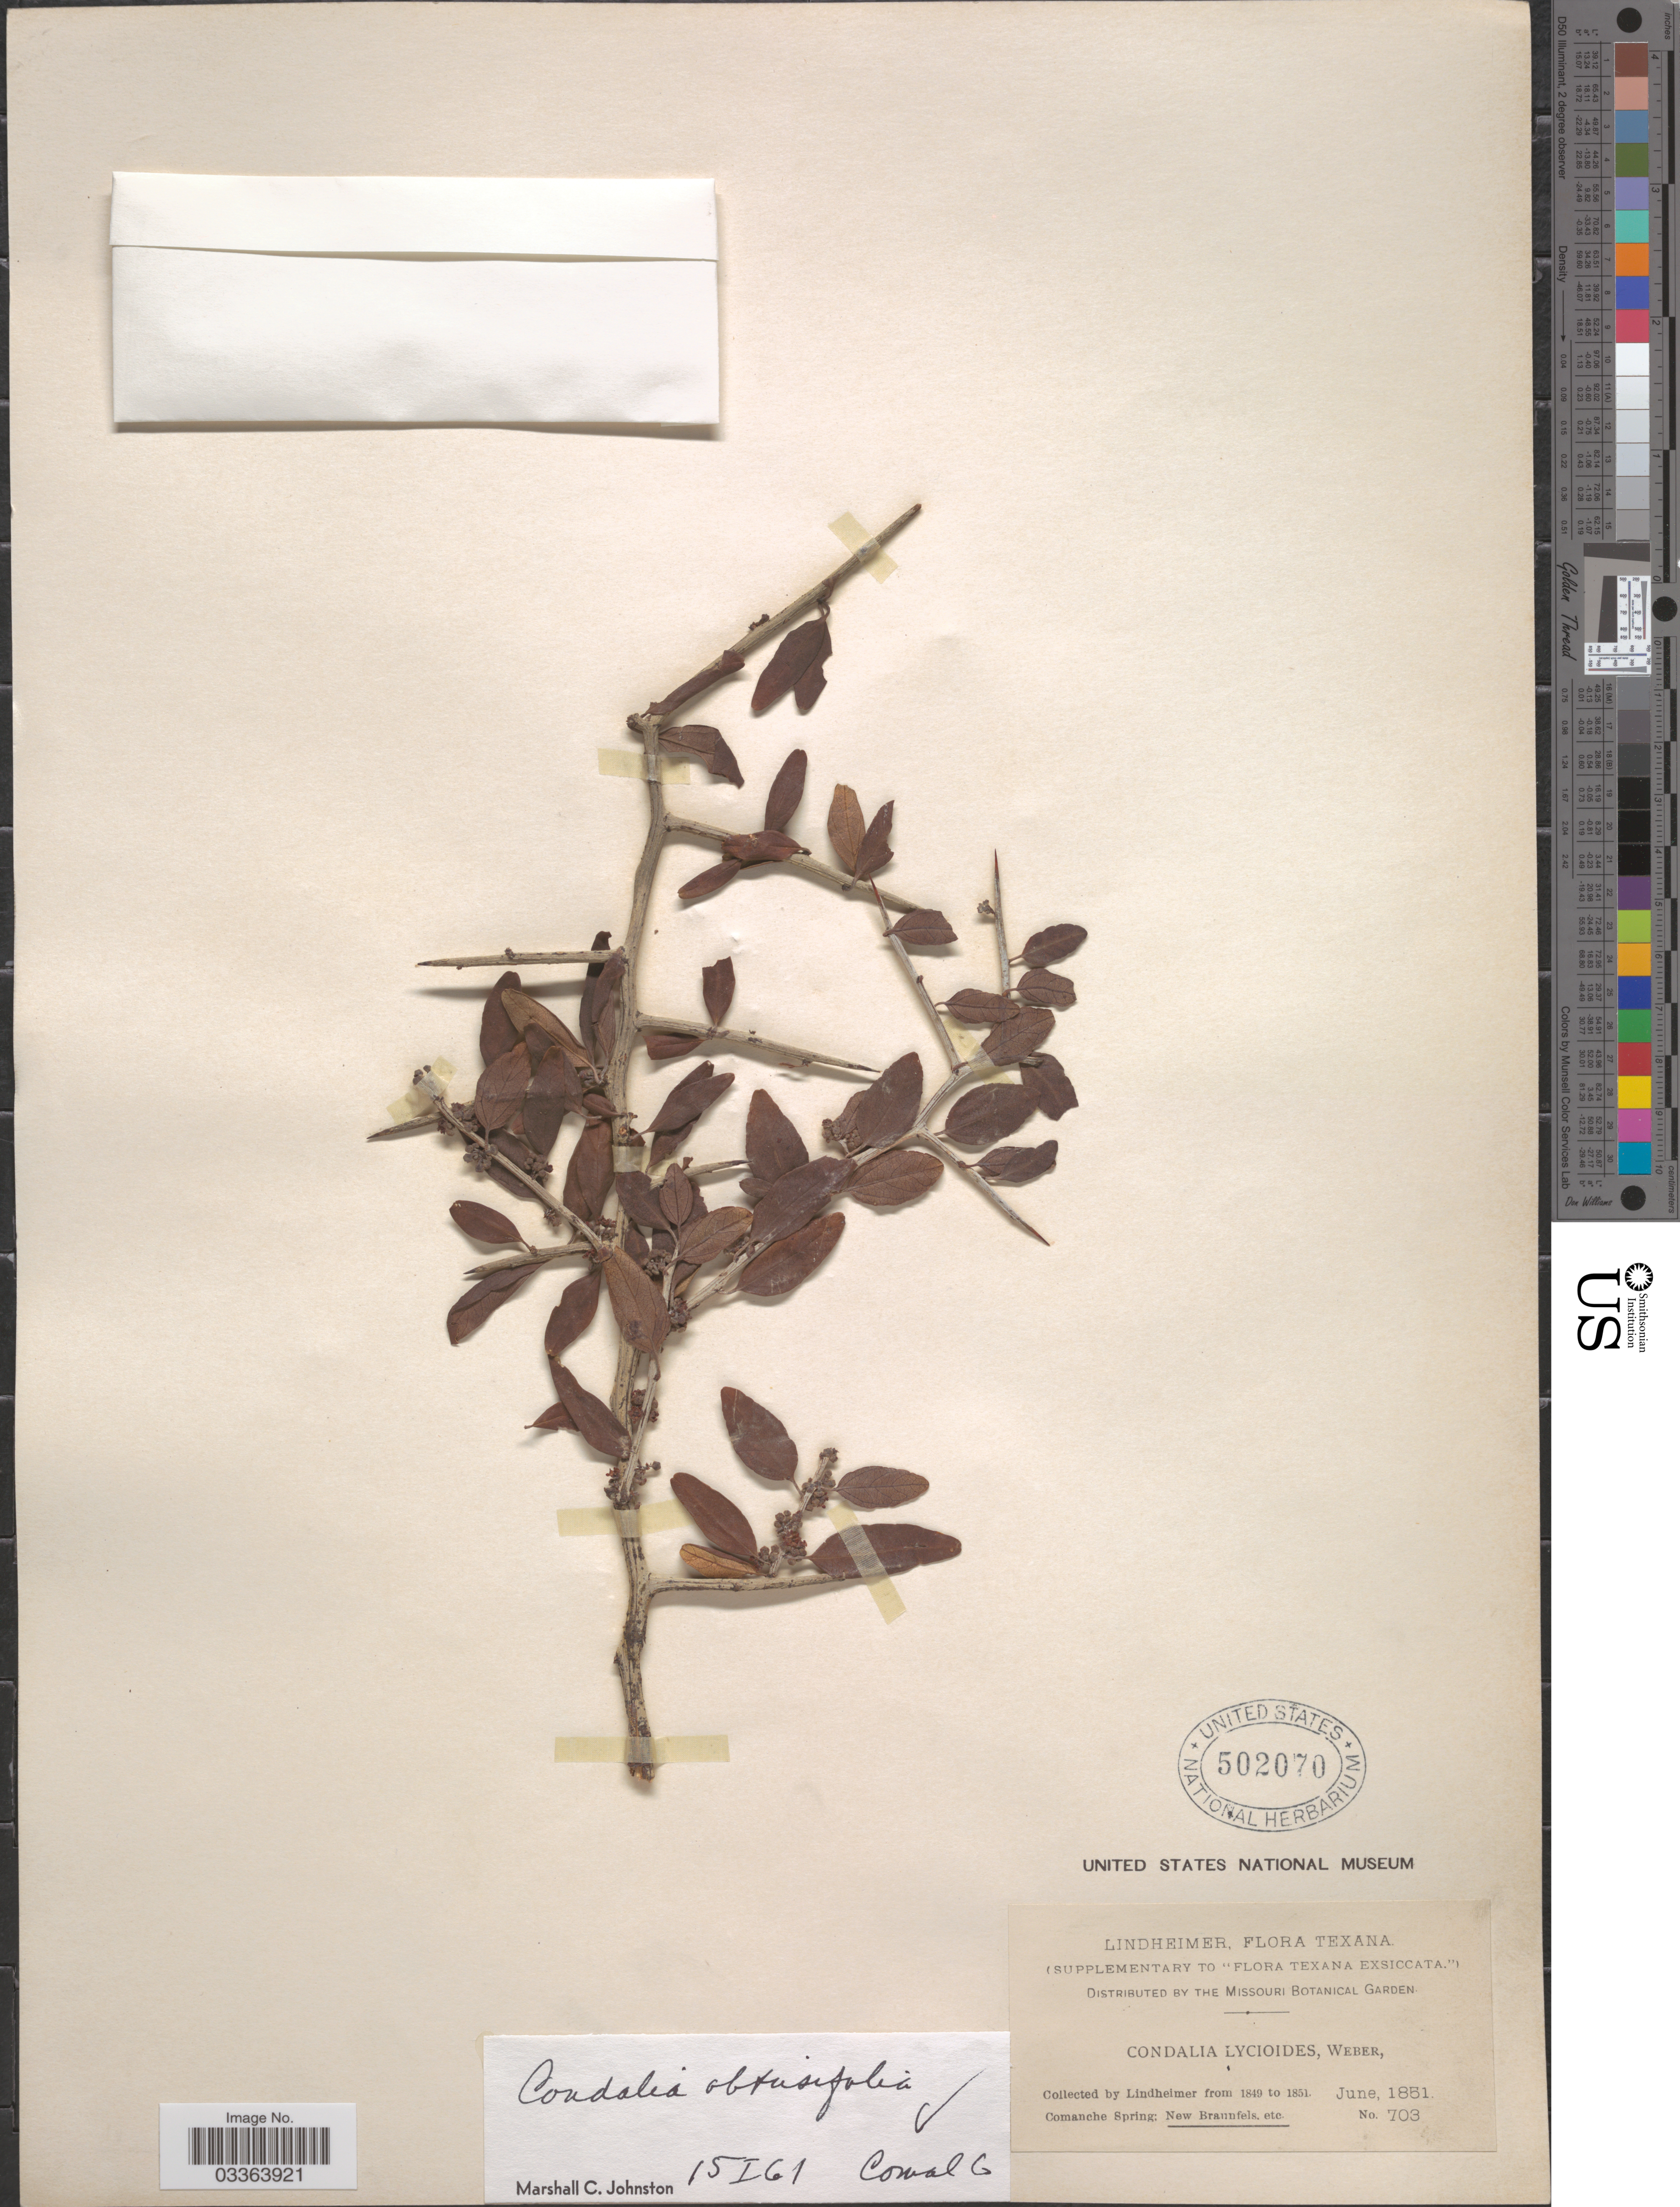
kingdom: Plantae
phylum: Tracheophyta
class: Magnoliopsida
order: Rosales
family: Rhamnaceae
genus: Sarcomphalus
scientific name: Sarcomphalus obtusifolius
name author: (Hook. ex Torr. & A. Gray) Hauenschild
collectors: -. Lindheimer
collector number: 703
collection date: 1851-06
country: United States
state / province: Texas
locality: Comanche Spring: New Braunfels, etc.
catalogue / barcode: US 502070